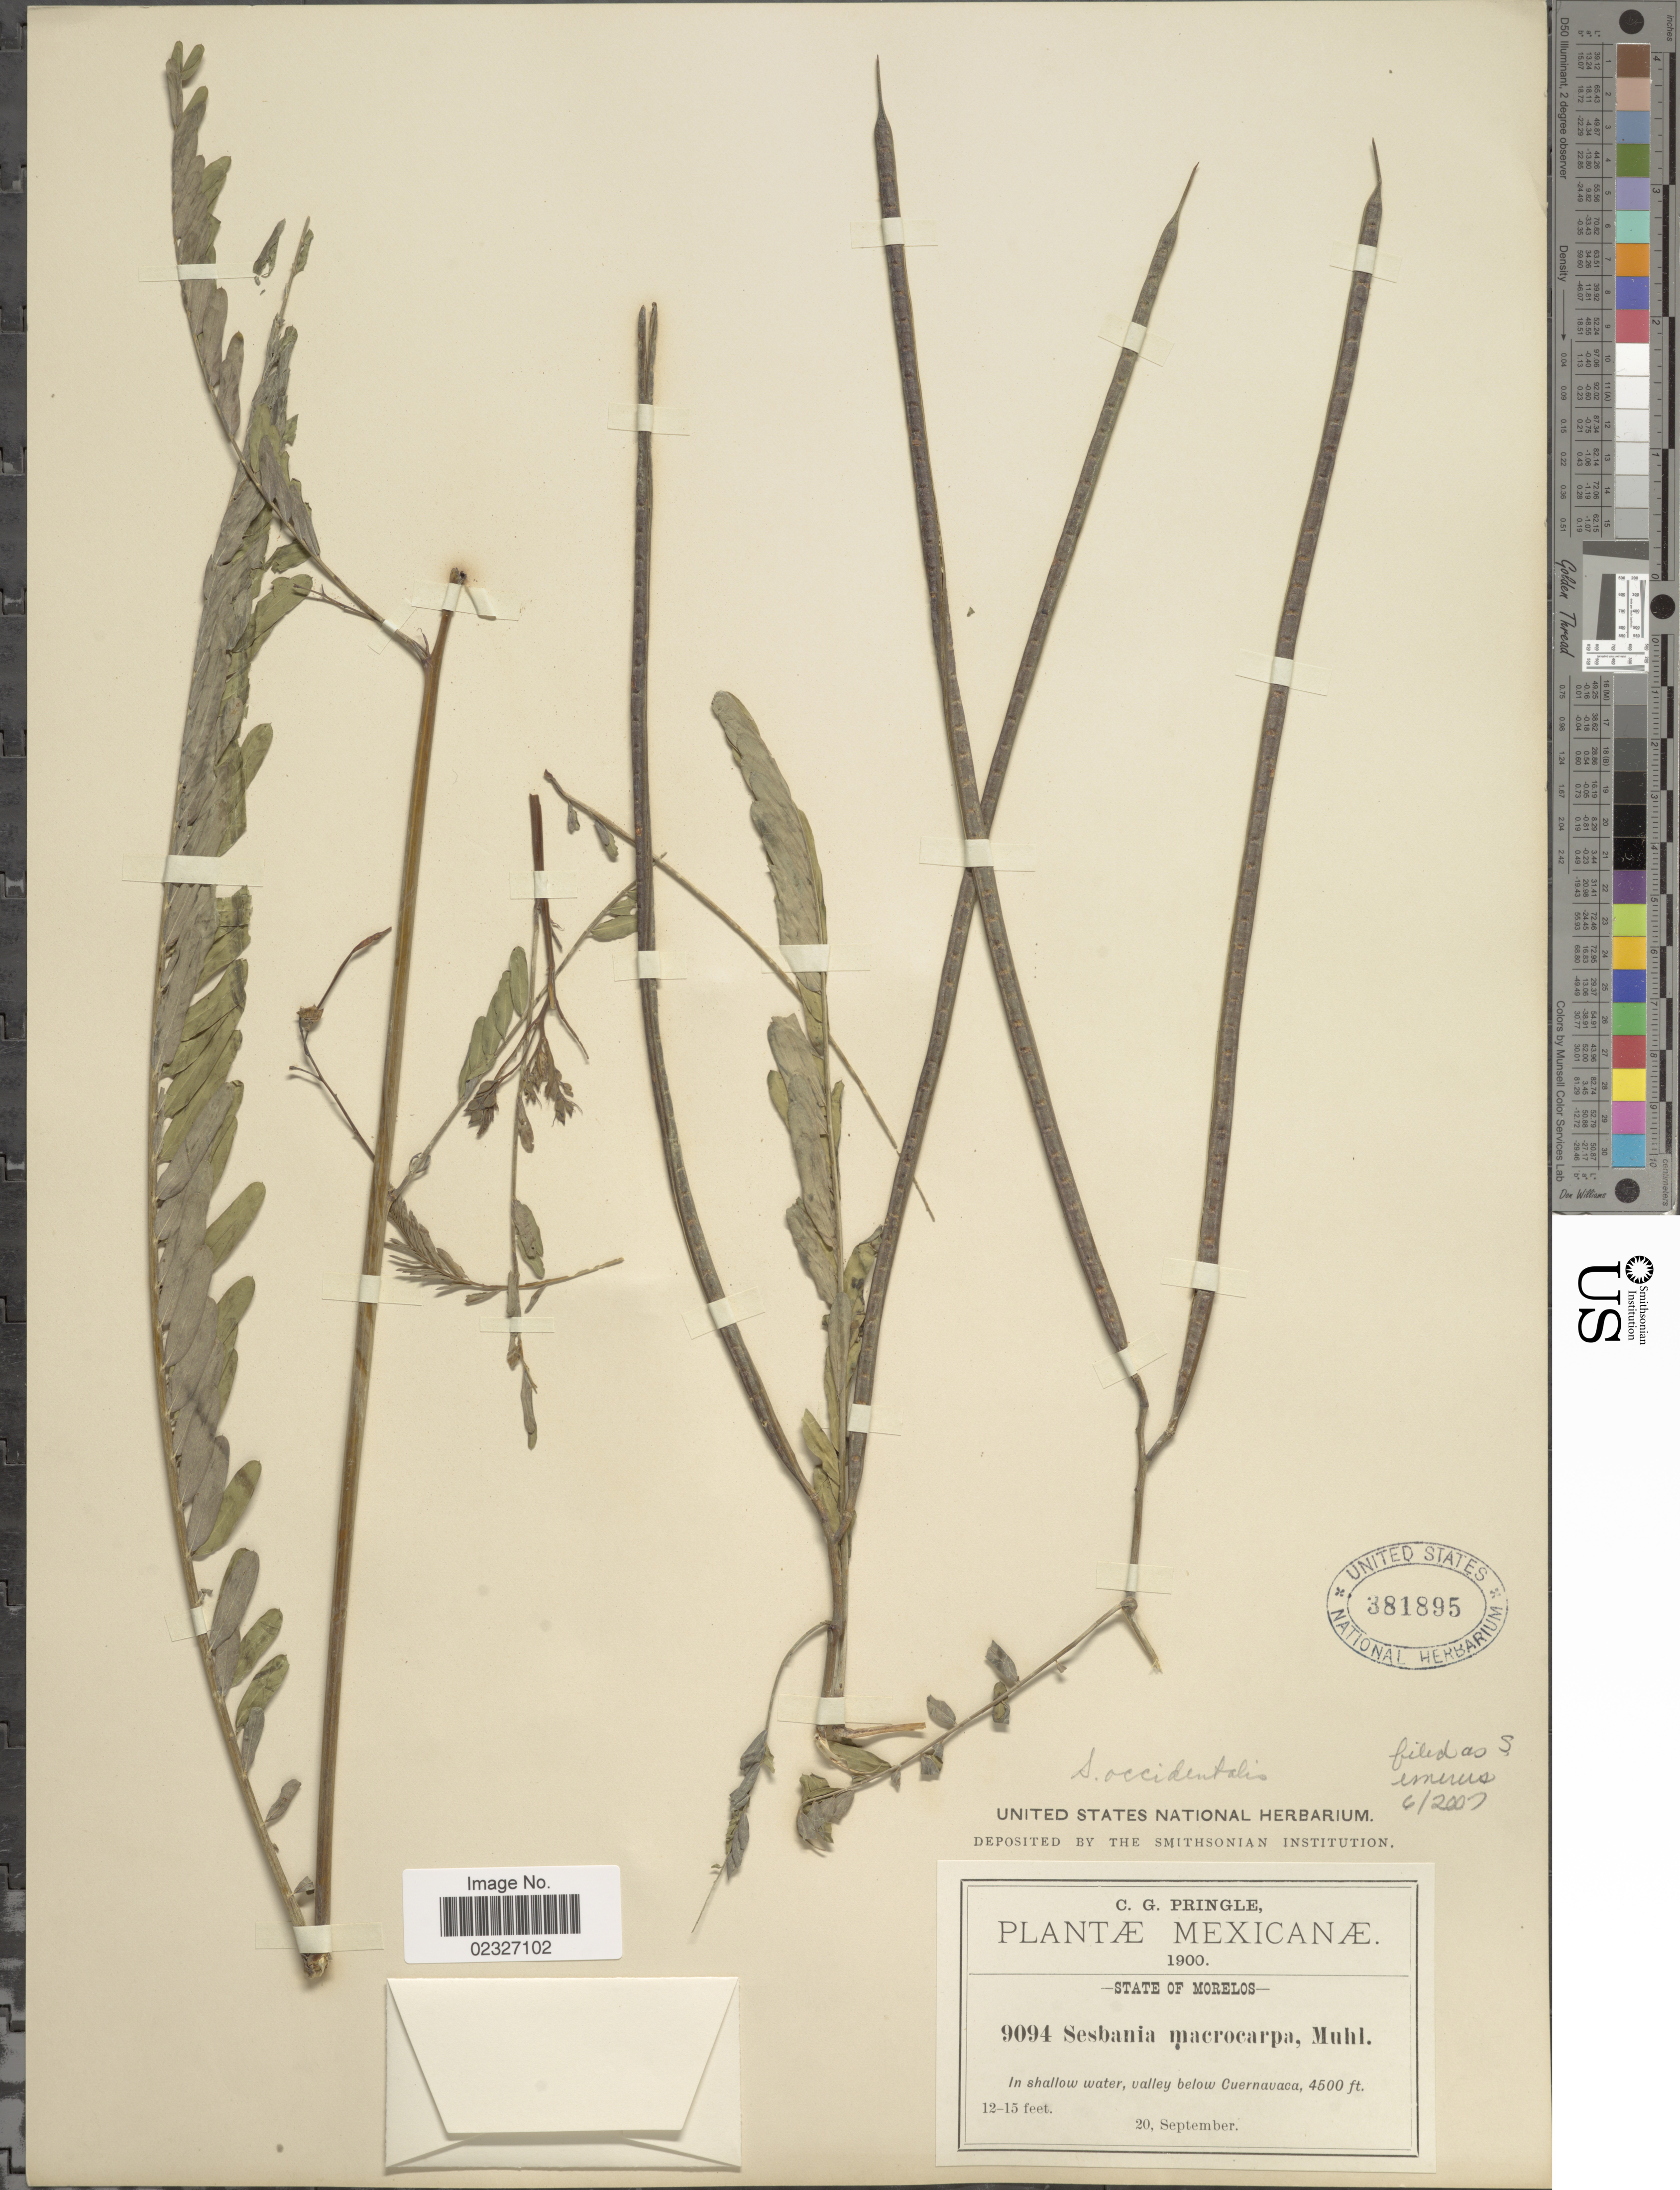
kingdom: Plantae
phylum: Tracheophyta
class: Magnoliopsida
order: Fabales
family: Fabaceae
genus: Sesbania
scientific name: Sesbania emerus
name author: (Aubl.) Urb.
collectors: C. G. Pringle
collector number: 9094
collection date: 1900-09-20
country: Mexico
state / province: Morelos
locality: In shallow water, valley below Cuernavaca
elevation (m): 1372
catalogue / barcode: US 381895